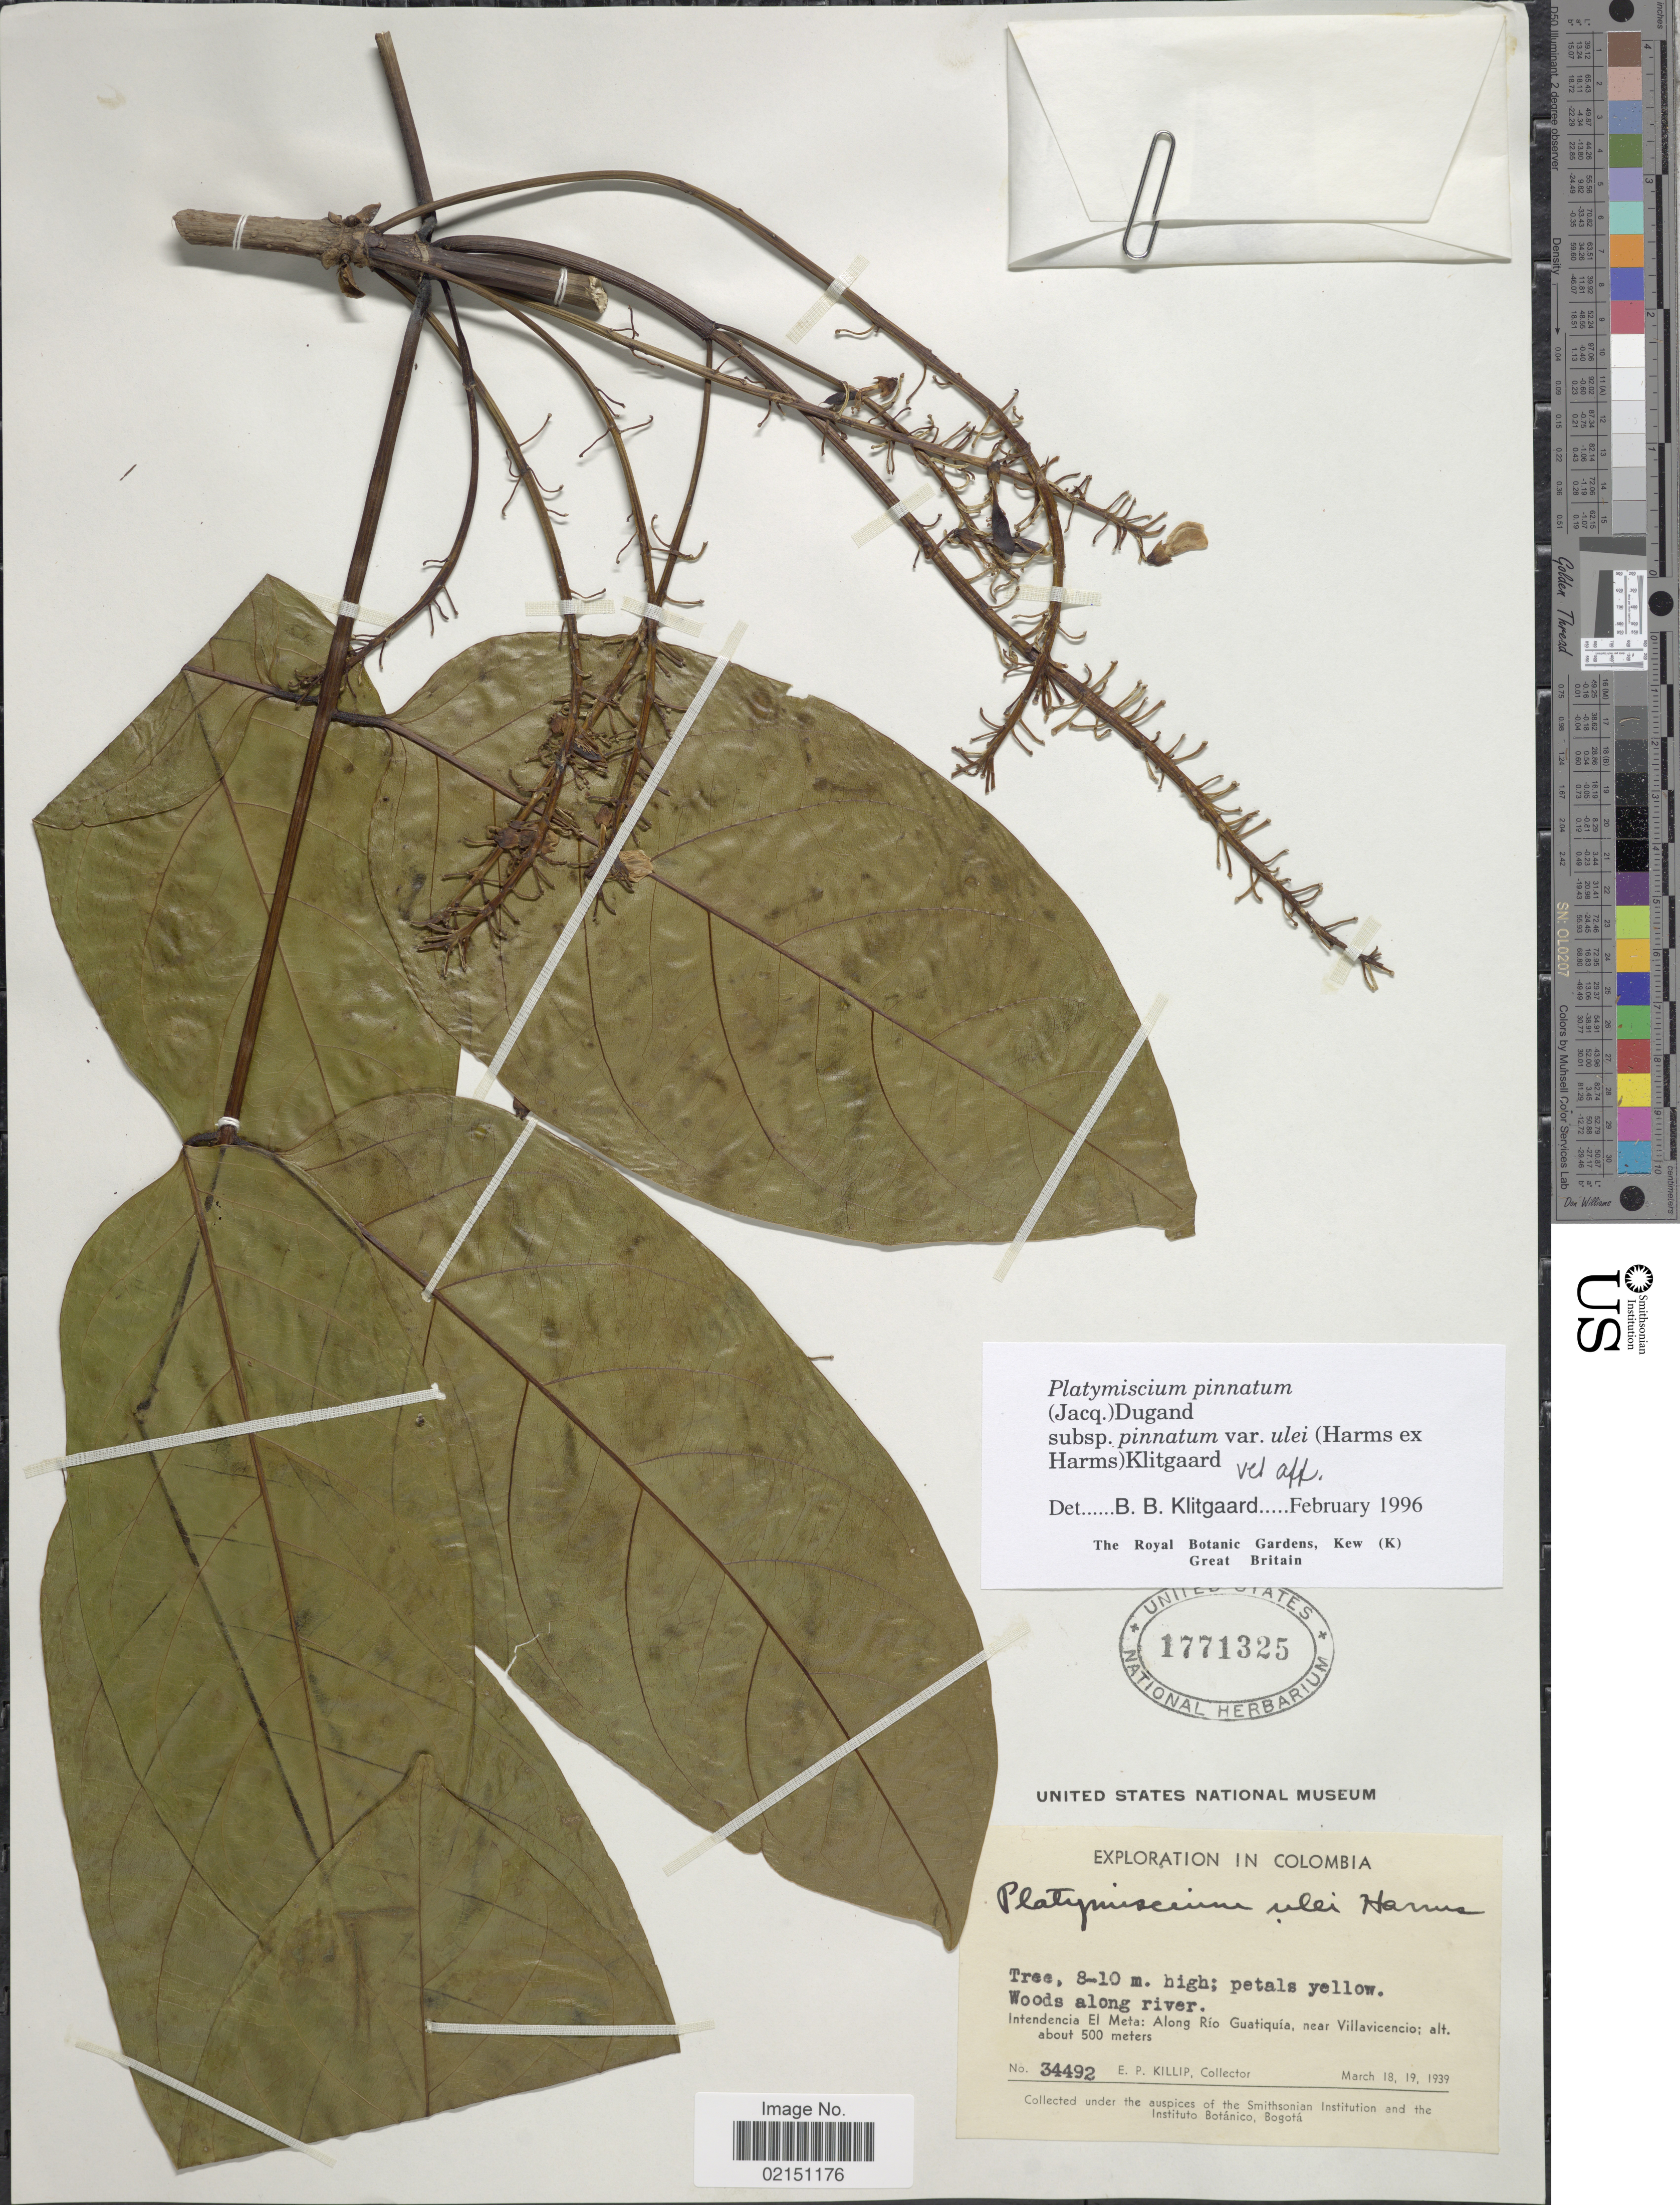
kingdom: Plantae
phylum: Tracheophyta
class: Magnoliopsida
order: Fabales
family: Fabaceae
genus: Platymiscium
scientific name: Platymiscium pinnatum var. ulei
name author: (Harms) Klitg.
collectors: E. P. Killip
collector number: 34492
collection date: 1939-03-18/1939-03-19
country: Colombia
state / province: Meta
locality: Intendencia El Meta: Along Rio Guatiquia, near Villavicencio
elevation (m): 500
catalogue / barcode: US 1771325